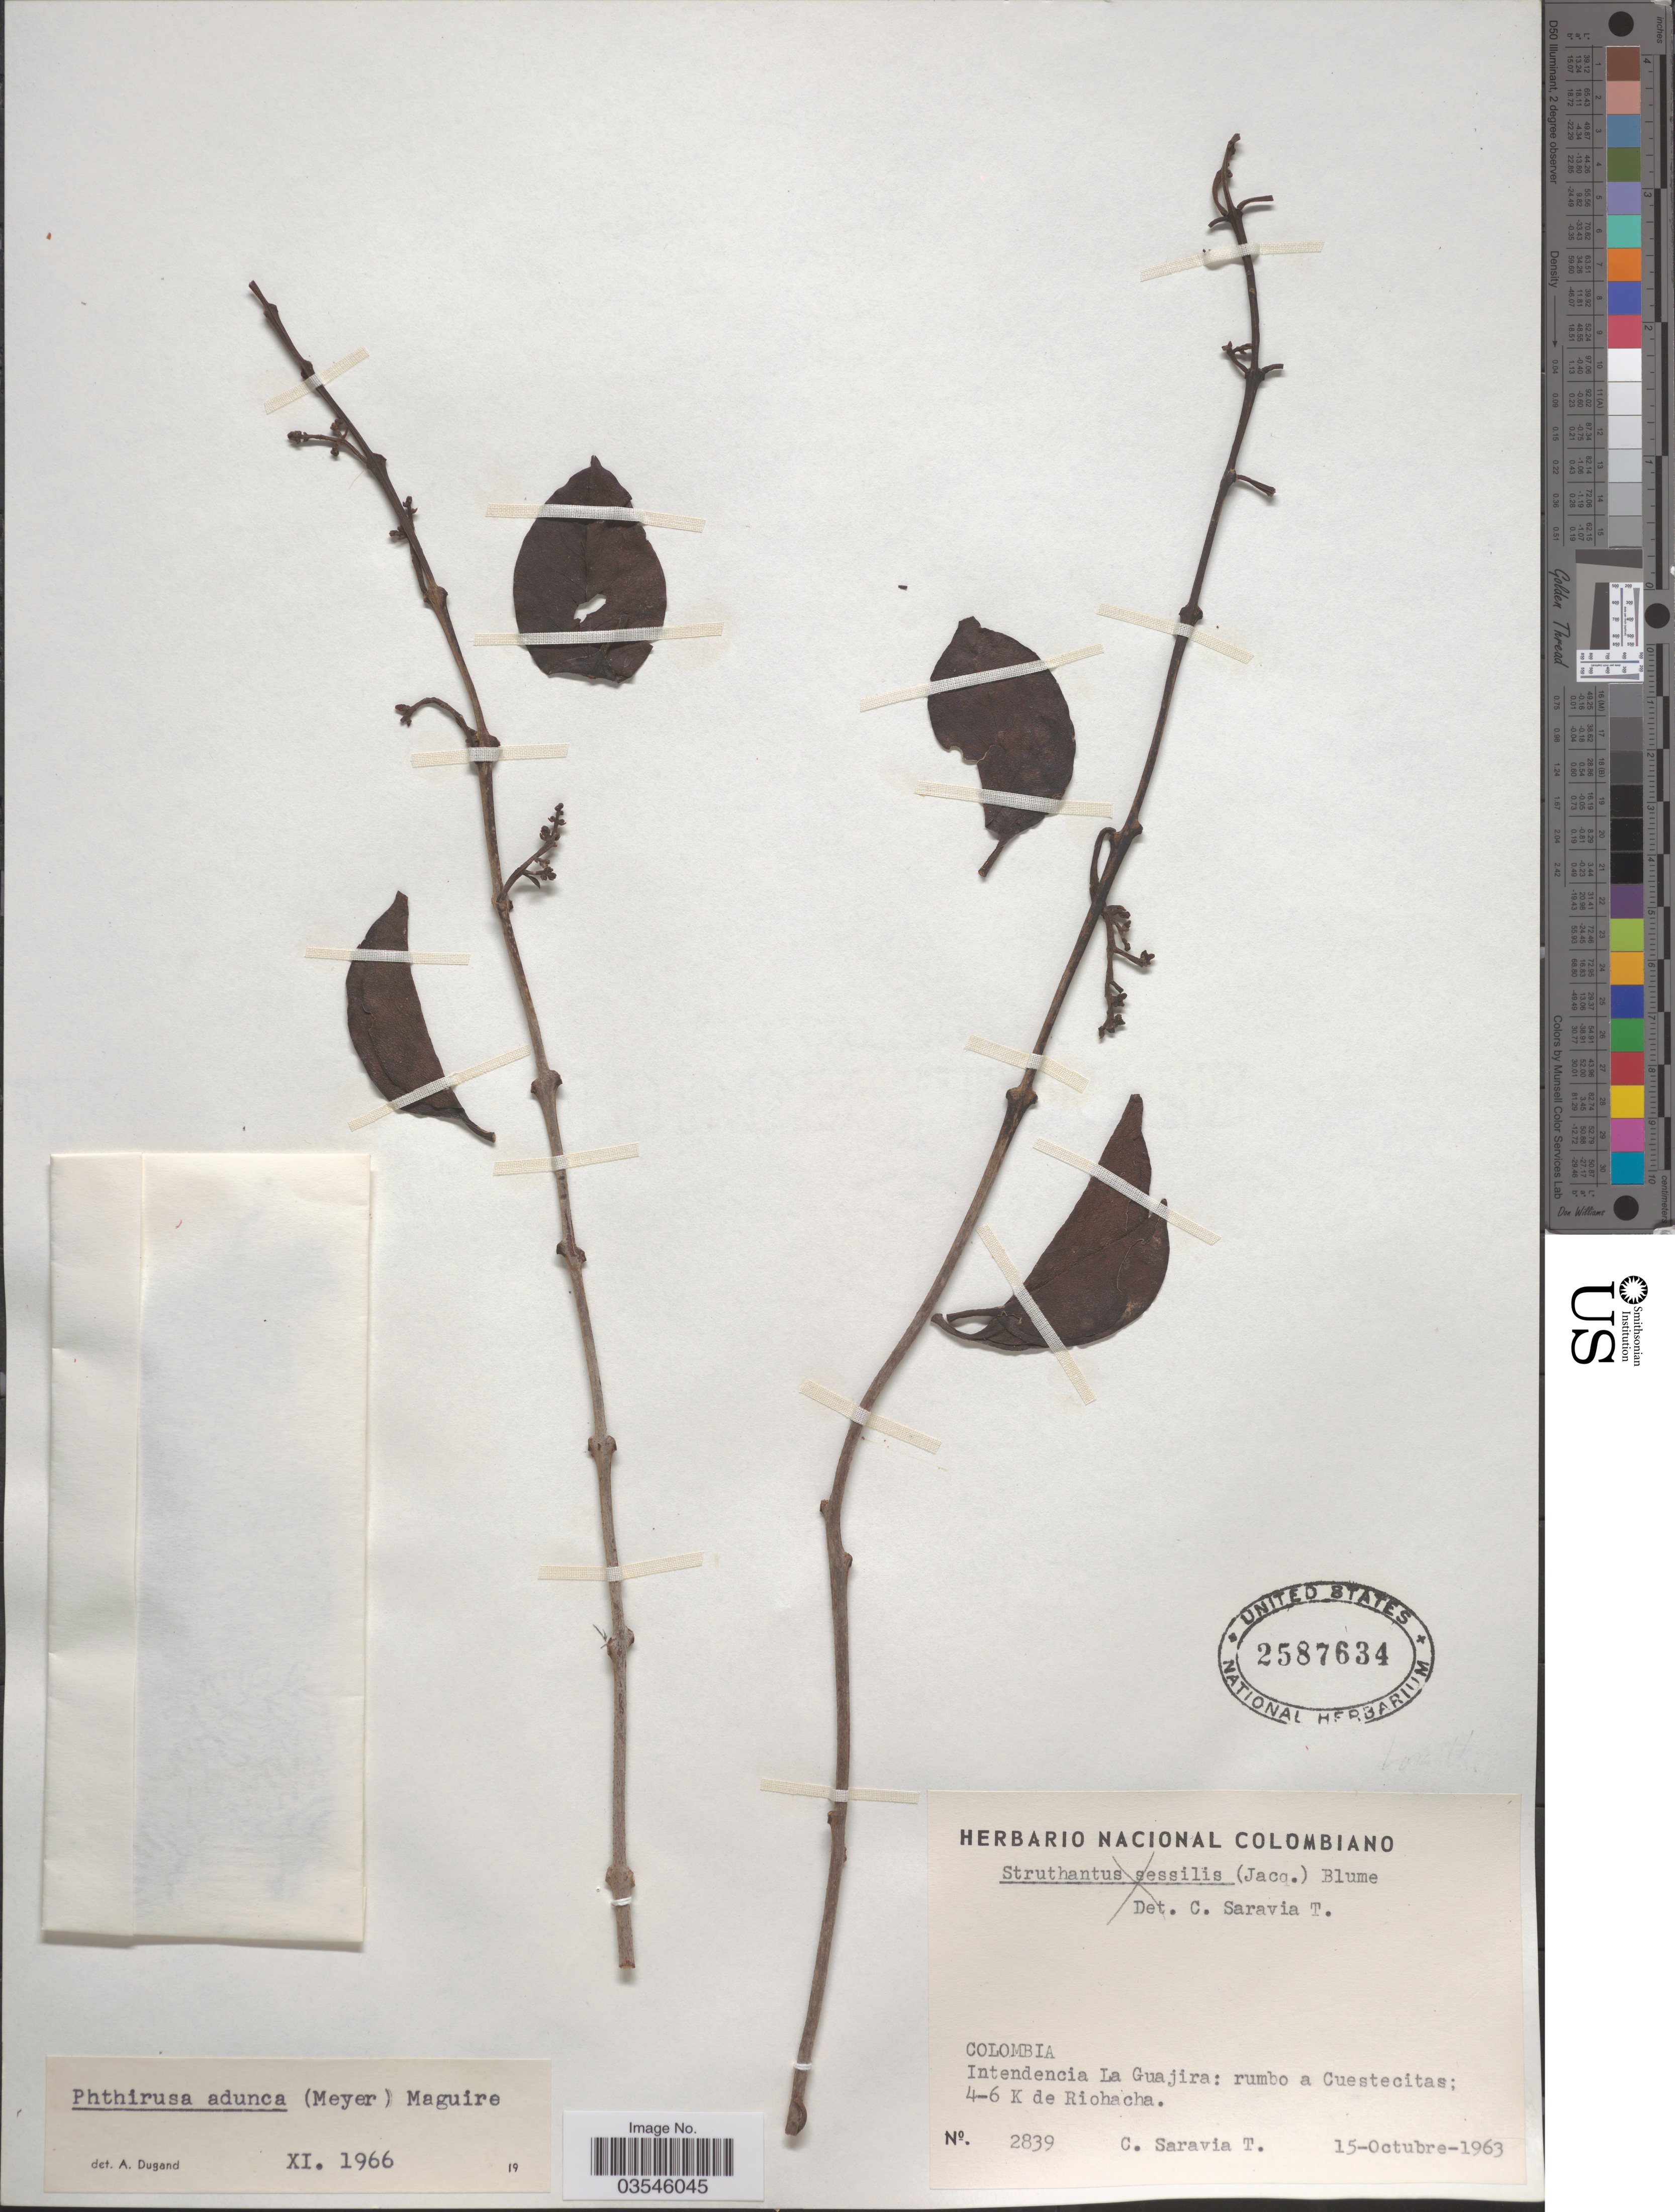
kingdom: Plantae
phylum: Tracheophyta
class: Magnoliopsida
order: Santalales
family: Loranthaceae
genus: Phthirusa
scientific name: Phthirusa adunca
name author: (G. Mey.) Maguire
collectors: C. Saravia T.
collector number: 2839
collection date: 1963-10-15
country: Colombia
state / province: La Guajira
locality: Intendencia La Guajira: rumbo a Cuestecitas; 4-6 K de Riohacha.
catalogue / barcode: US 2587634